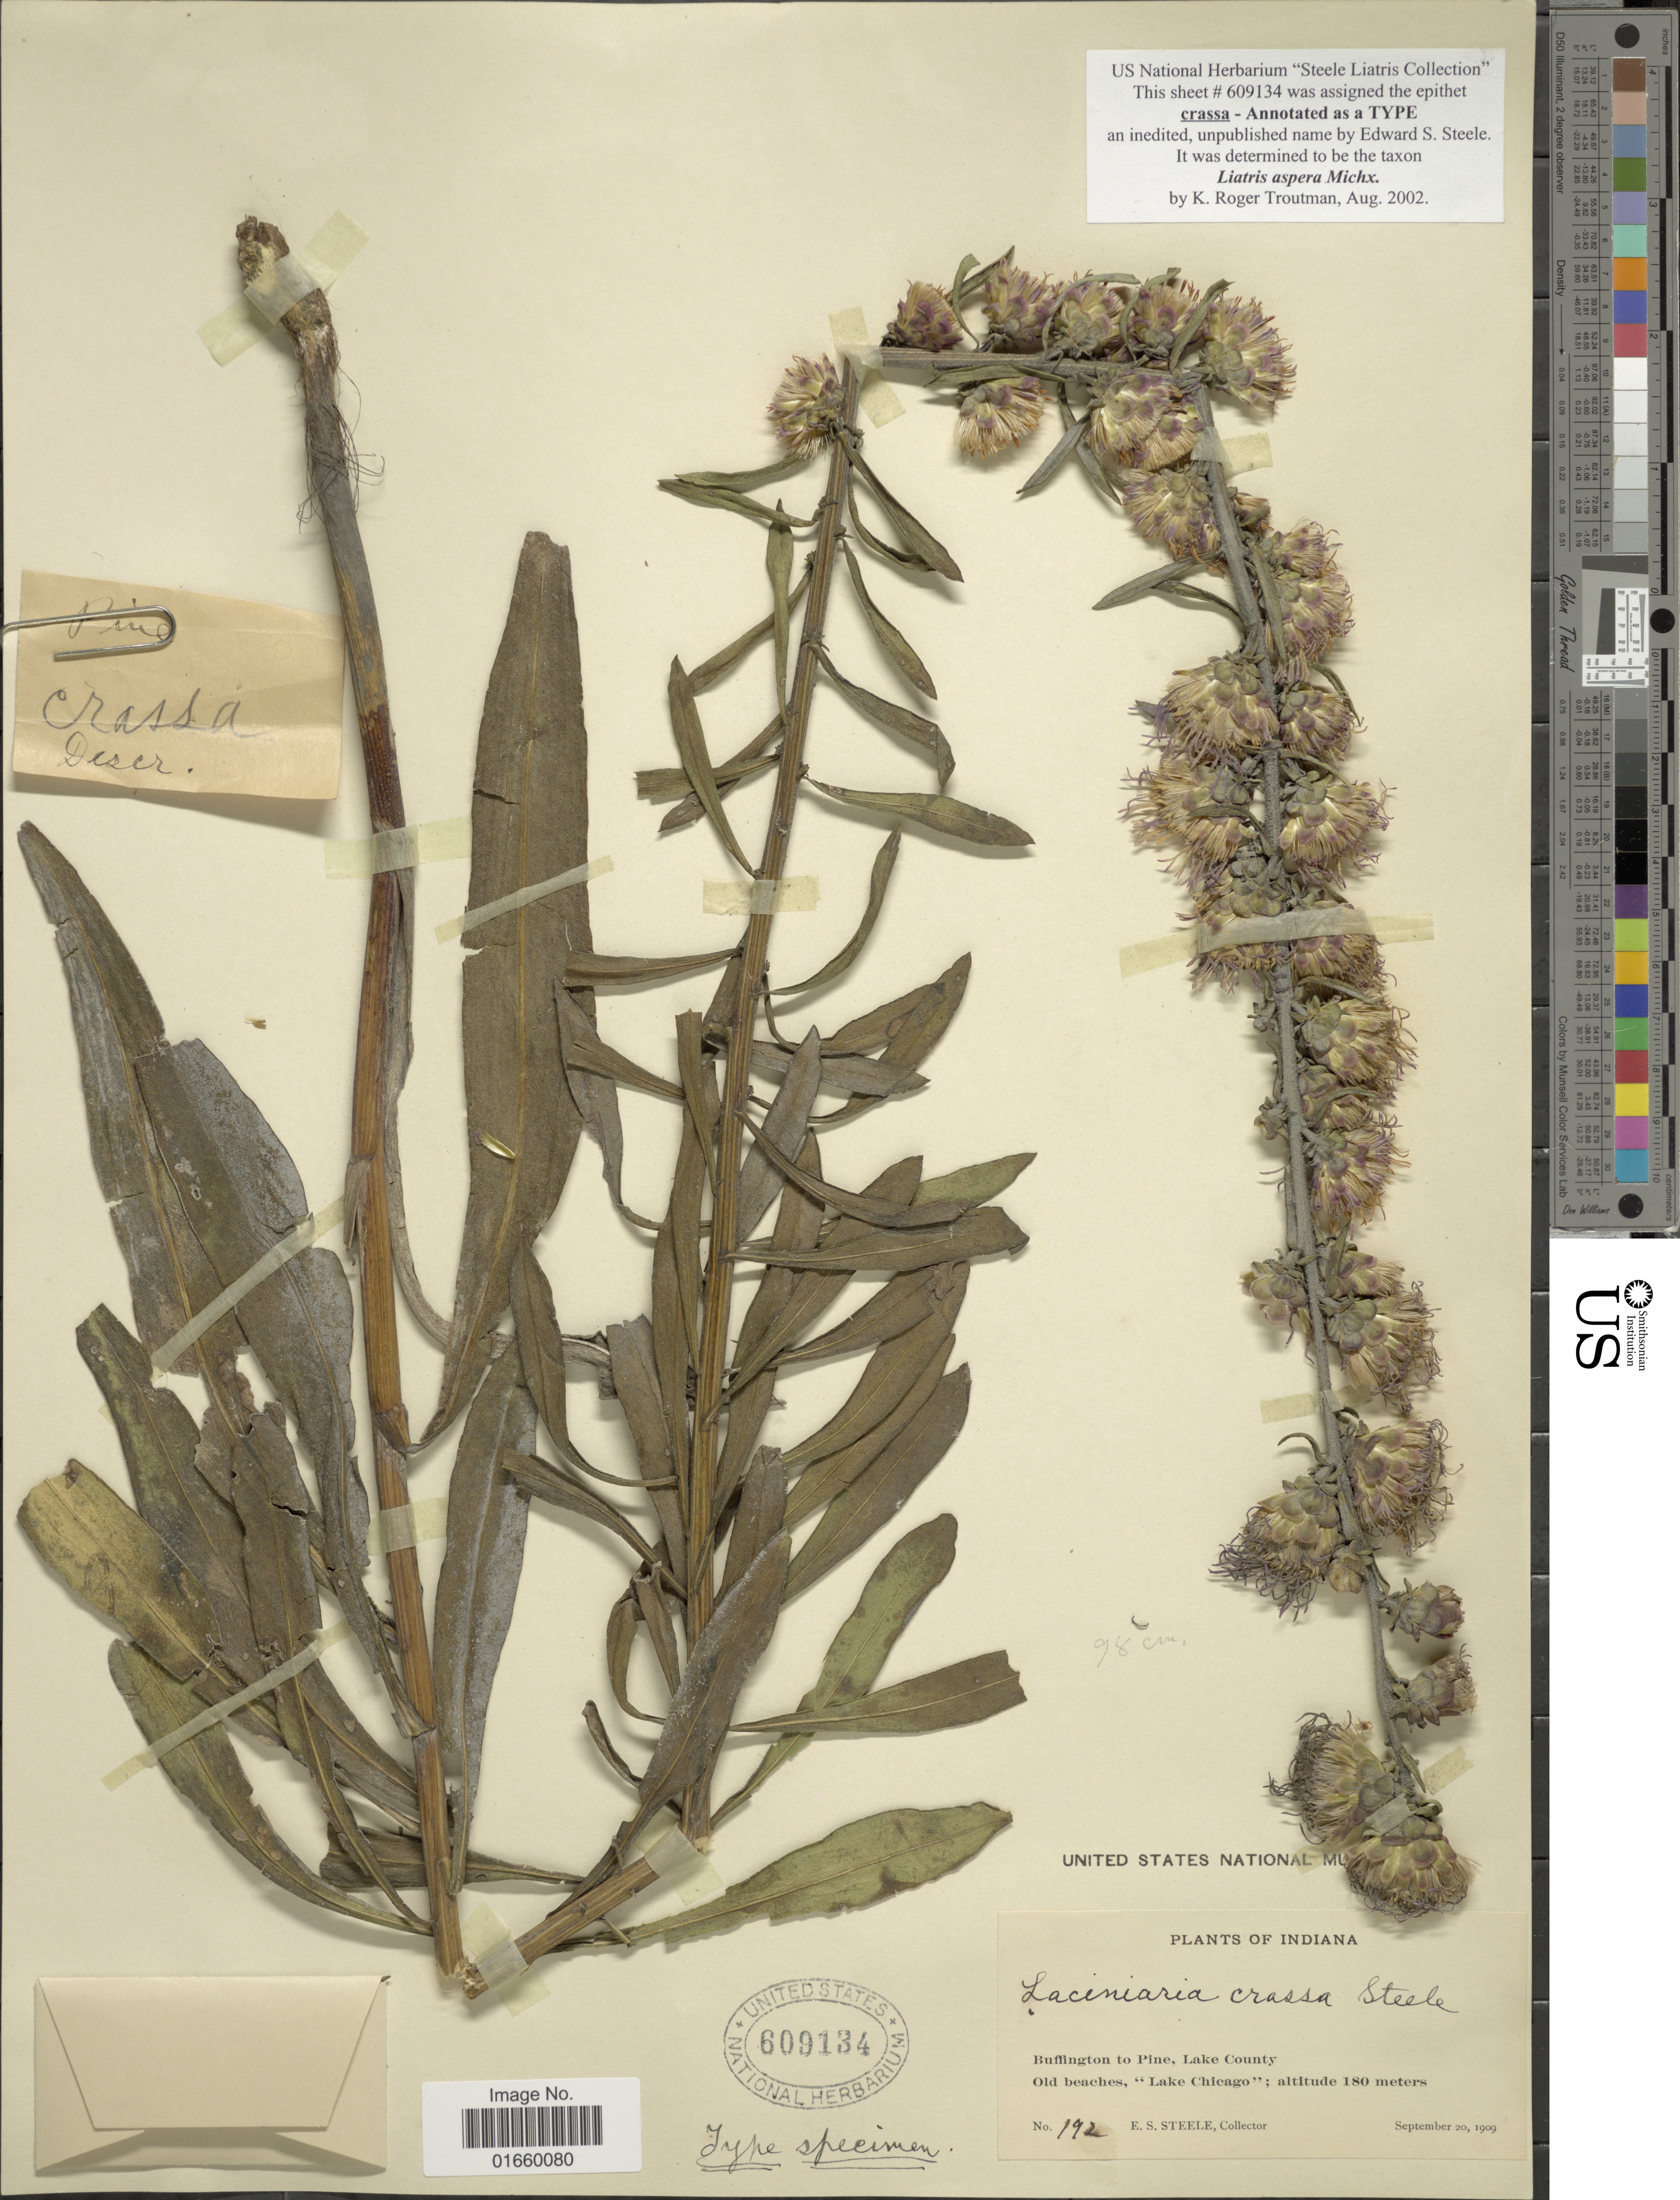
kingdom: Plantae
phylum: Tracheophyta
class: Magnoliopsida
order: Asterales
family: Asteraceae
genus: Liatris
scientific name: Liatris aspera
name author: Michx.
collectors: E. Steele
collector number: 192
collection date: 1909-09-20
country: United States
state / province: Indiana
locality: Buffington to Pine, Lake County, Old Beaches, "Lake Chicago"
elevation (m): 180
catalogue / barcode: US 609134